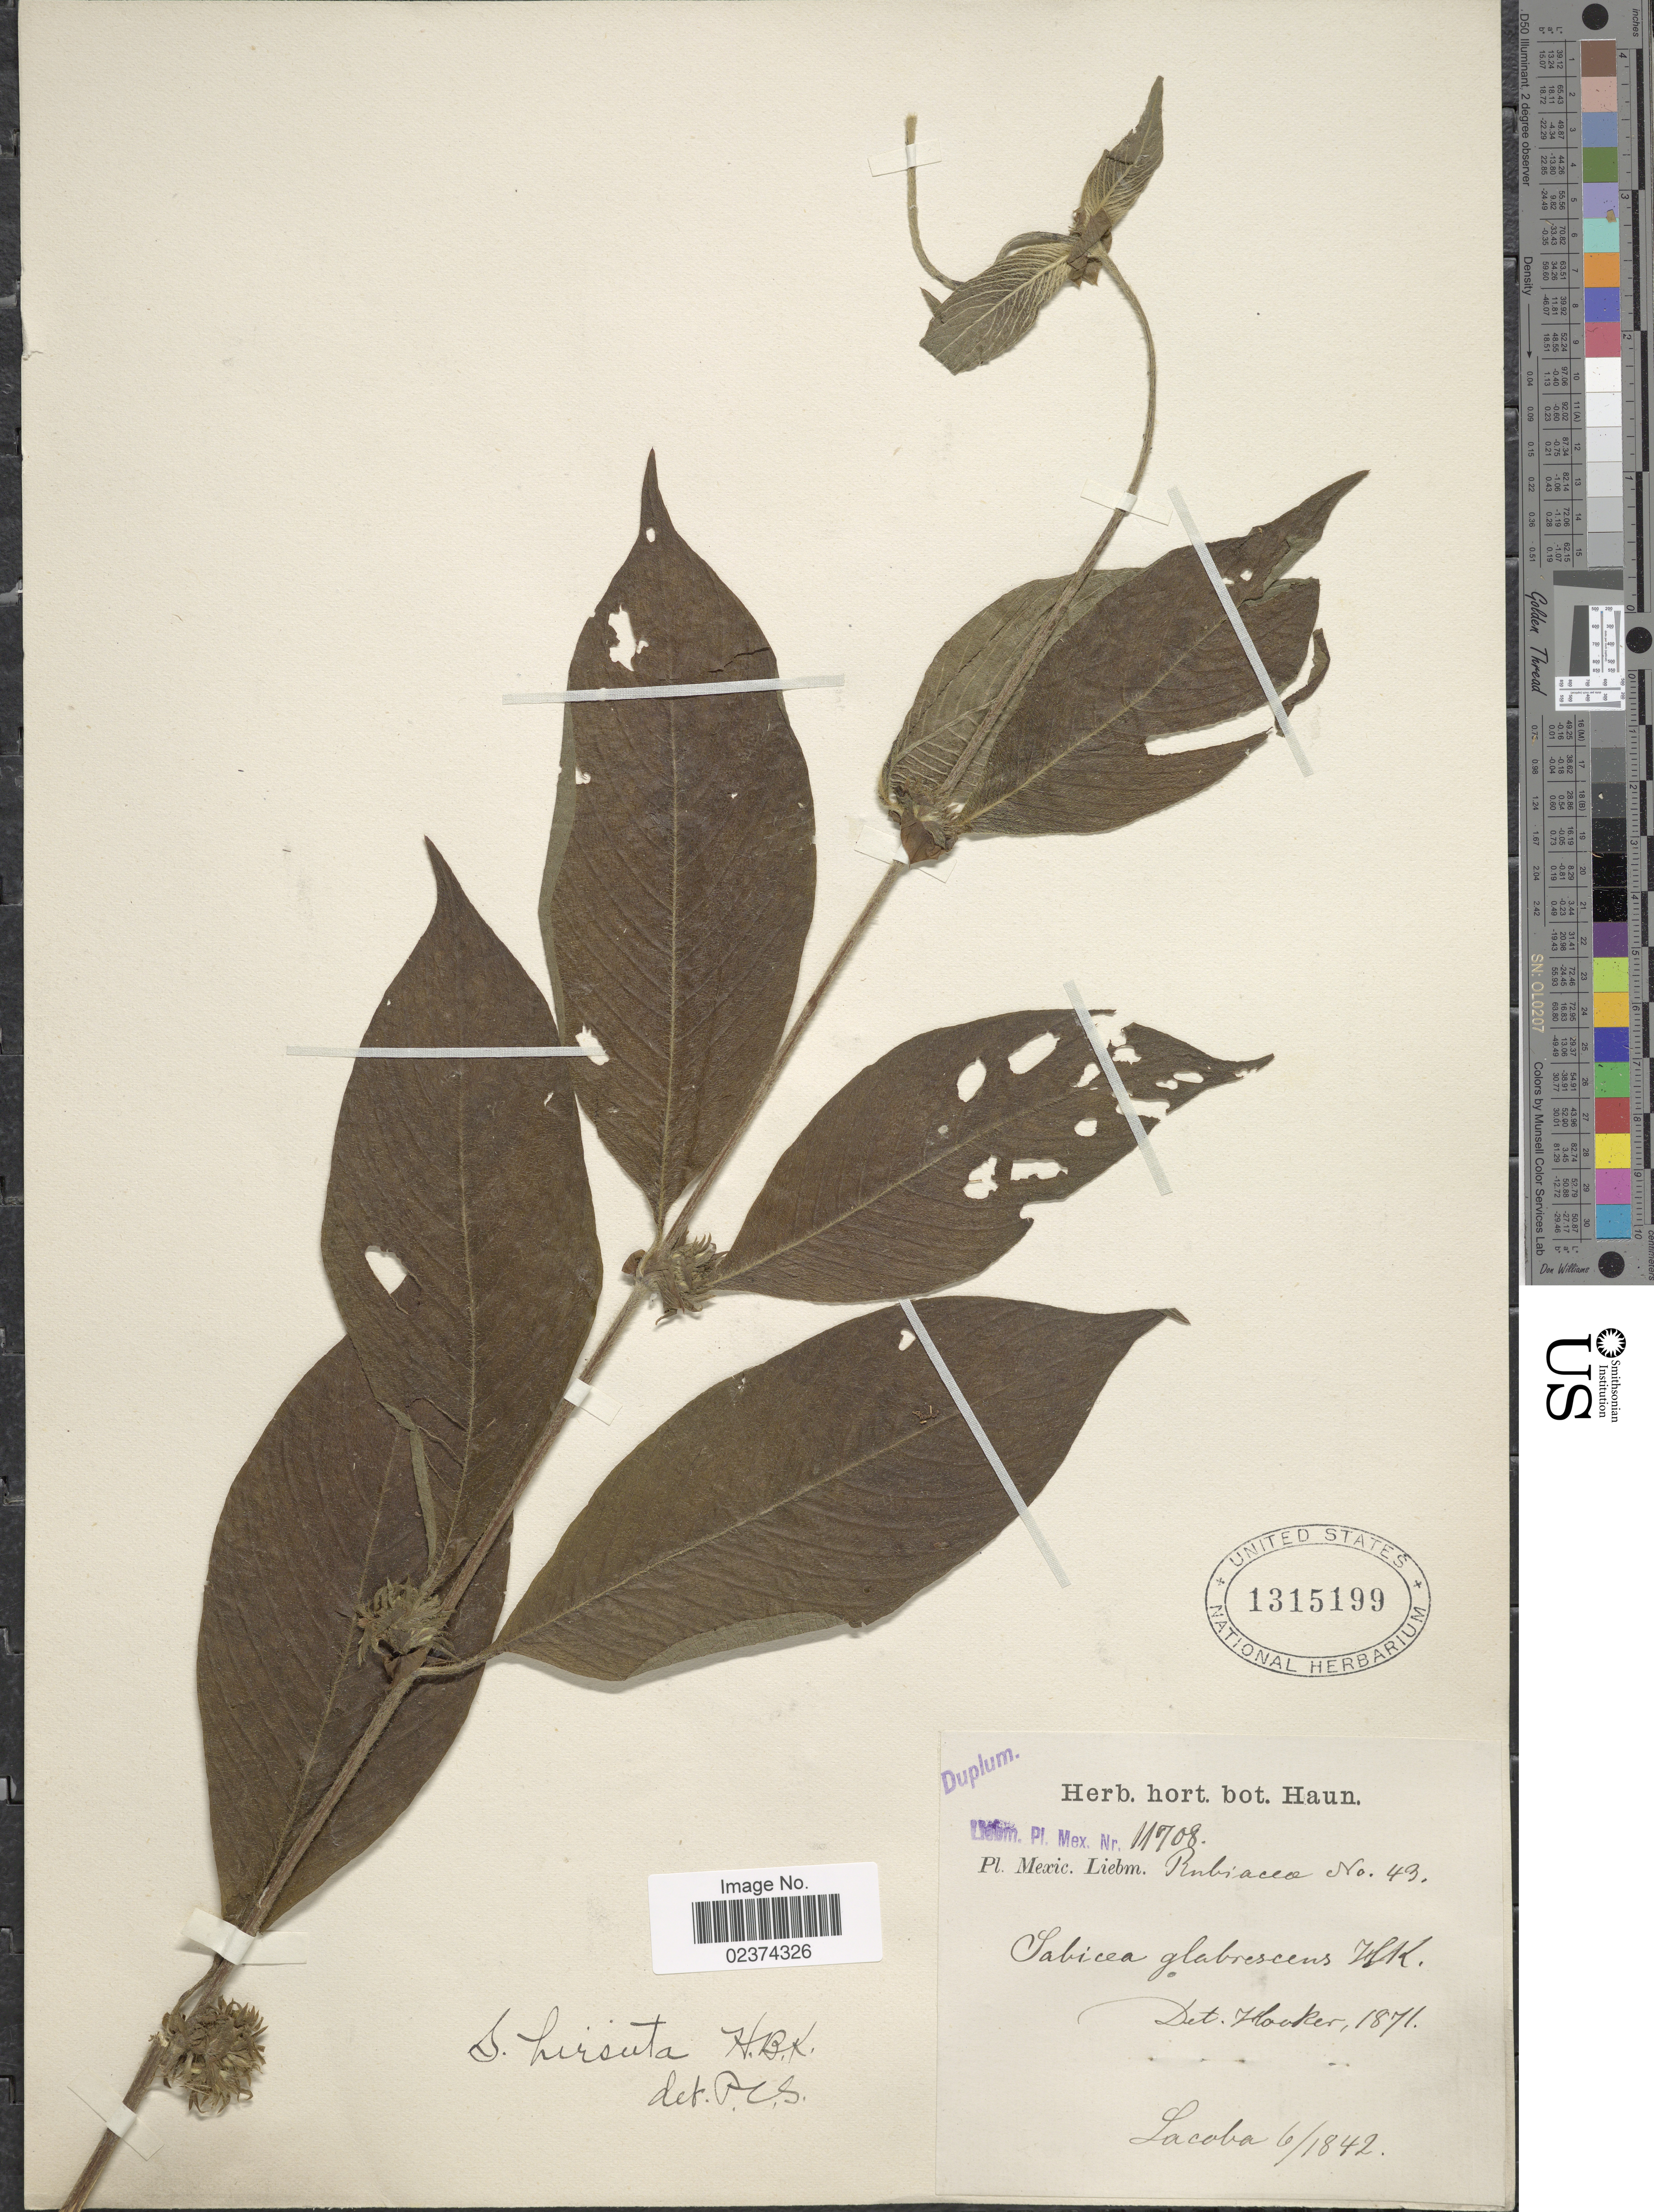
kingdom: Plantae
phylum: Tracheophyta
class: Magnoliopsida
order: Gentianales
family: Rubiaceae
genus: Sabicea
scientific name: Sabicea hirsuta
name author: Kunth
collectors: Liebmann, --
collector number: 11708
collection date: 1842-06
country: Mexico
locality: Lacoba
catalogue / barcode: US 1315199